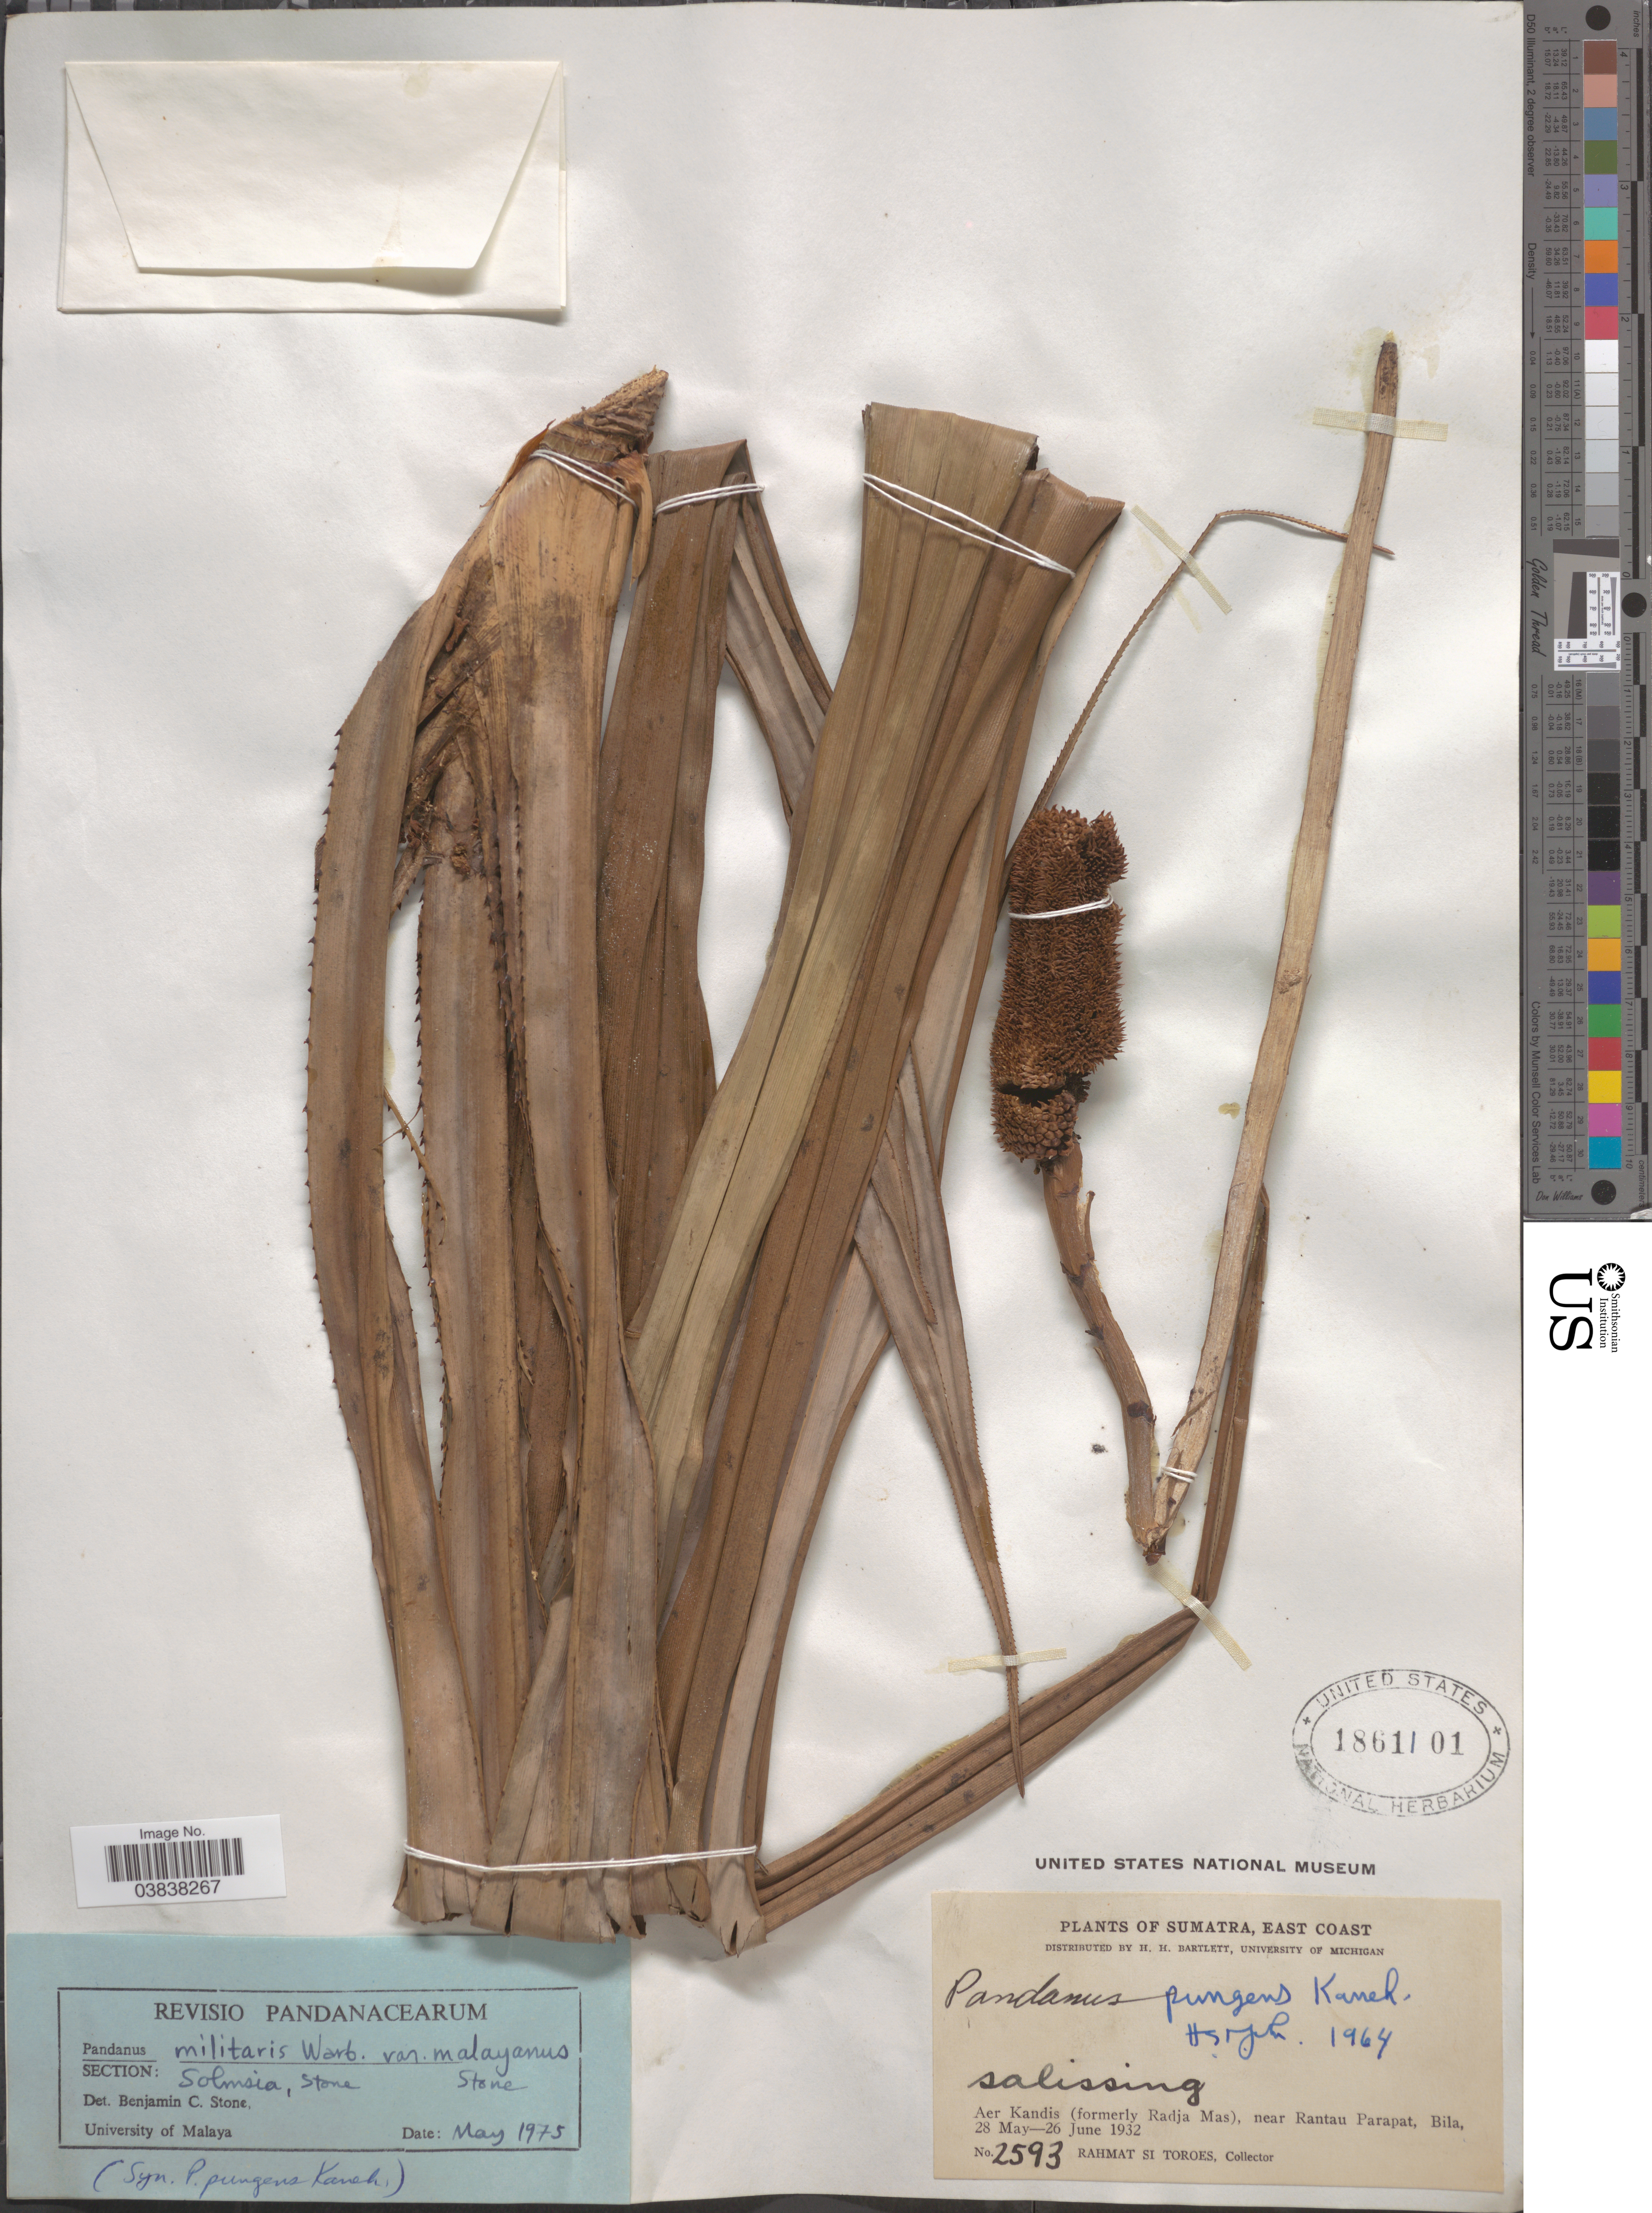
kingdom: Plantae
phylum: Tracheophyta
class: Liliopsida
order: Pandanales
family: Pandanaceae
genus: Pandanus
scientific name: Pandanus militaris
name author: (Gaudich.) Balf. f.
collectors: Rahmat Si Boeea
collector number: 2593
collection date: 1932-05-28/1932-06-26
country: Indonesia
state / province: Sumatra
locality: East Coast. Aer Kandis (formerly Radja Mar), near Rantau Parapat, Bila.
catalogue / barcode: US 1861101